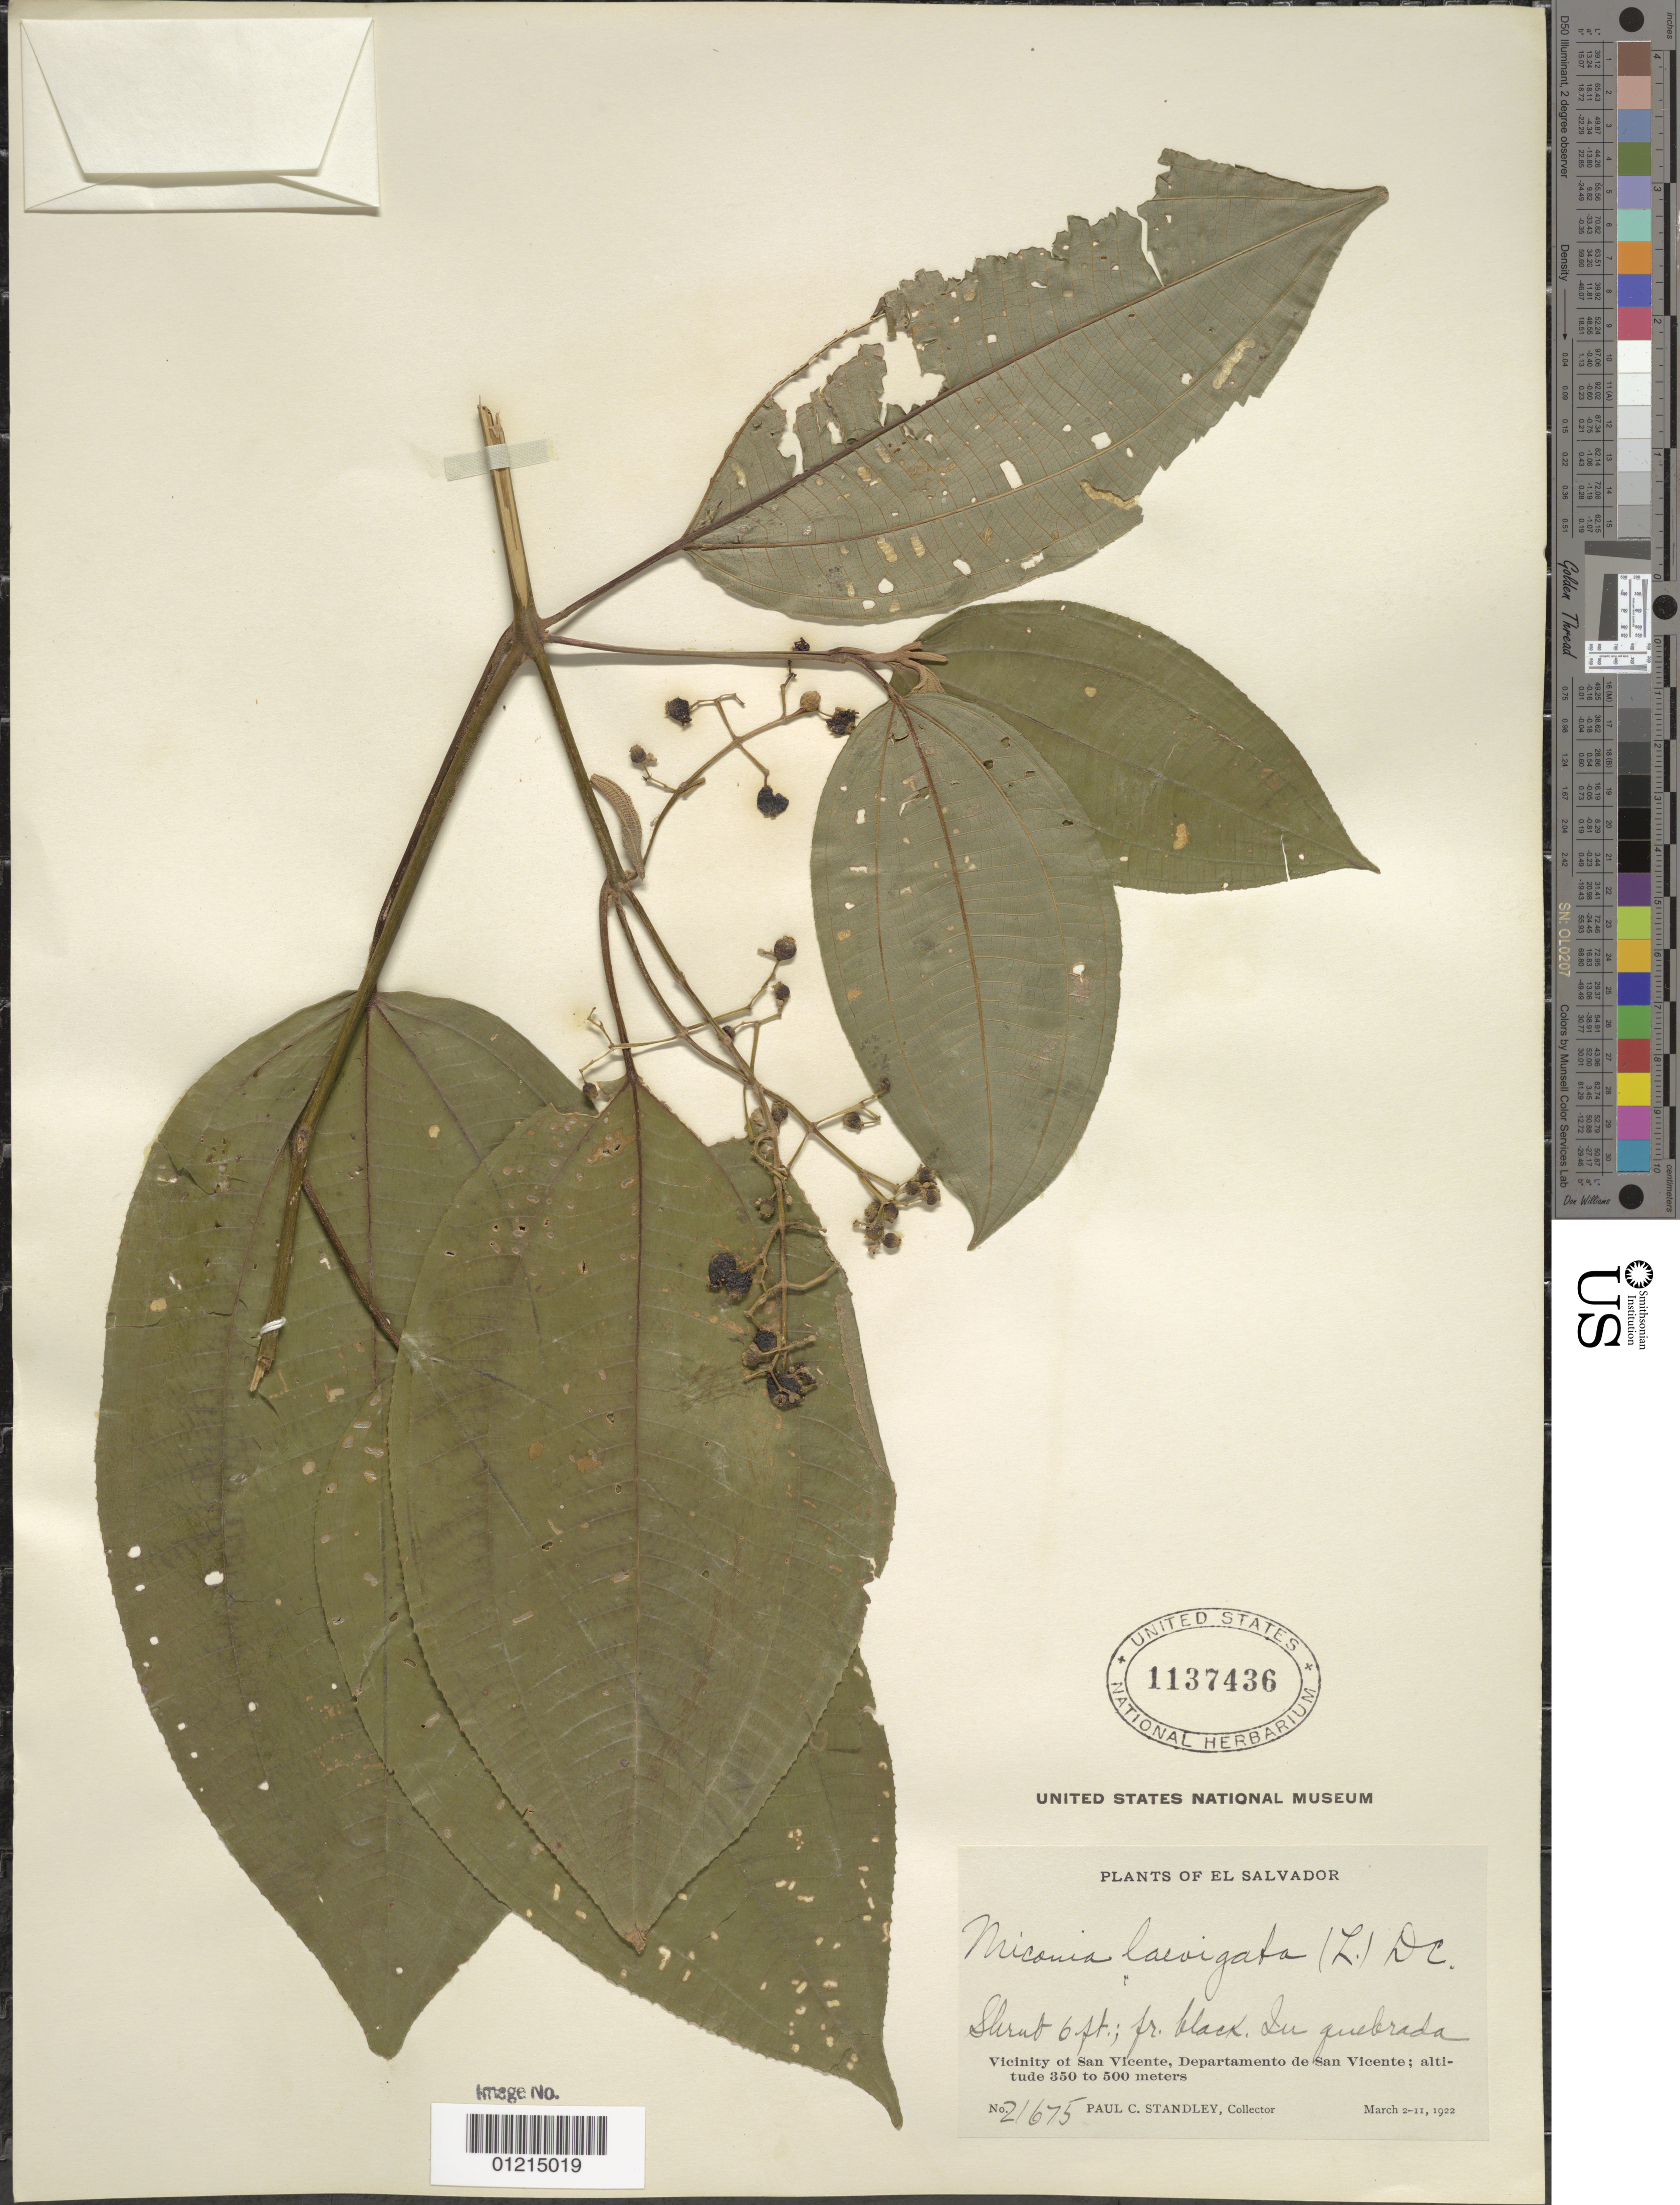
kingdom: Plantae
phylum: Tracheophyta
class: Magnoliopsida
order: Myrtales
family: Melastomataceae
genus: Miconia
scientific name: Miconia laevigata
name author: (L.) D. Don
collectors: P. C. Standley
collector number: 21675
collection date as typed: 02 Mar 1922 to 11 Mar 1922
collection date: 1922-03-02/1922-03-11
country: El Salvador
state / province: San Vincente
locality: Vicinity of San Vicente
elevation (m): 350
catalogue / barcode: US 1137436